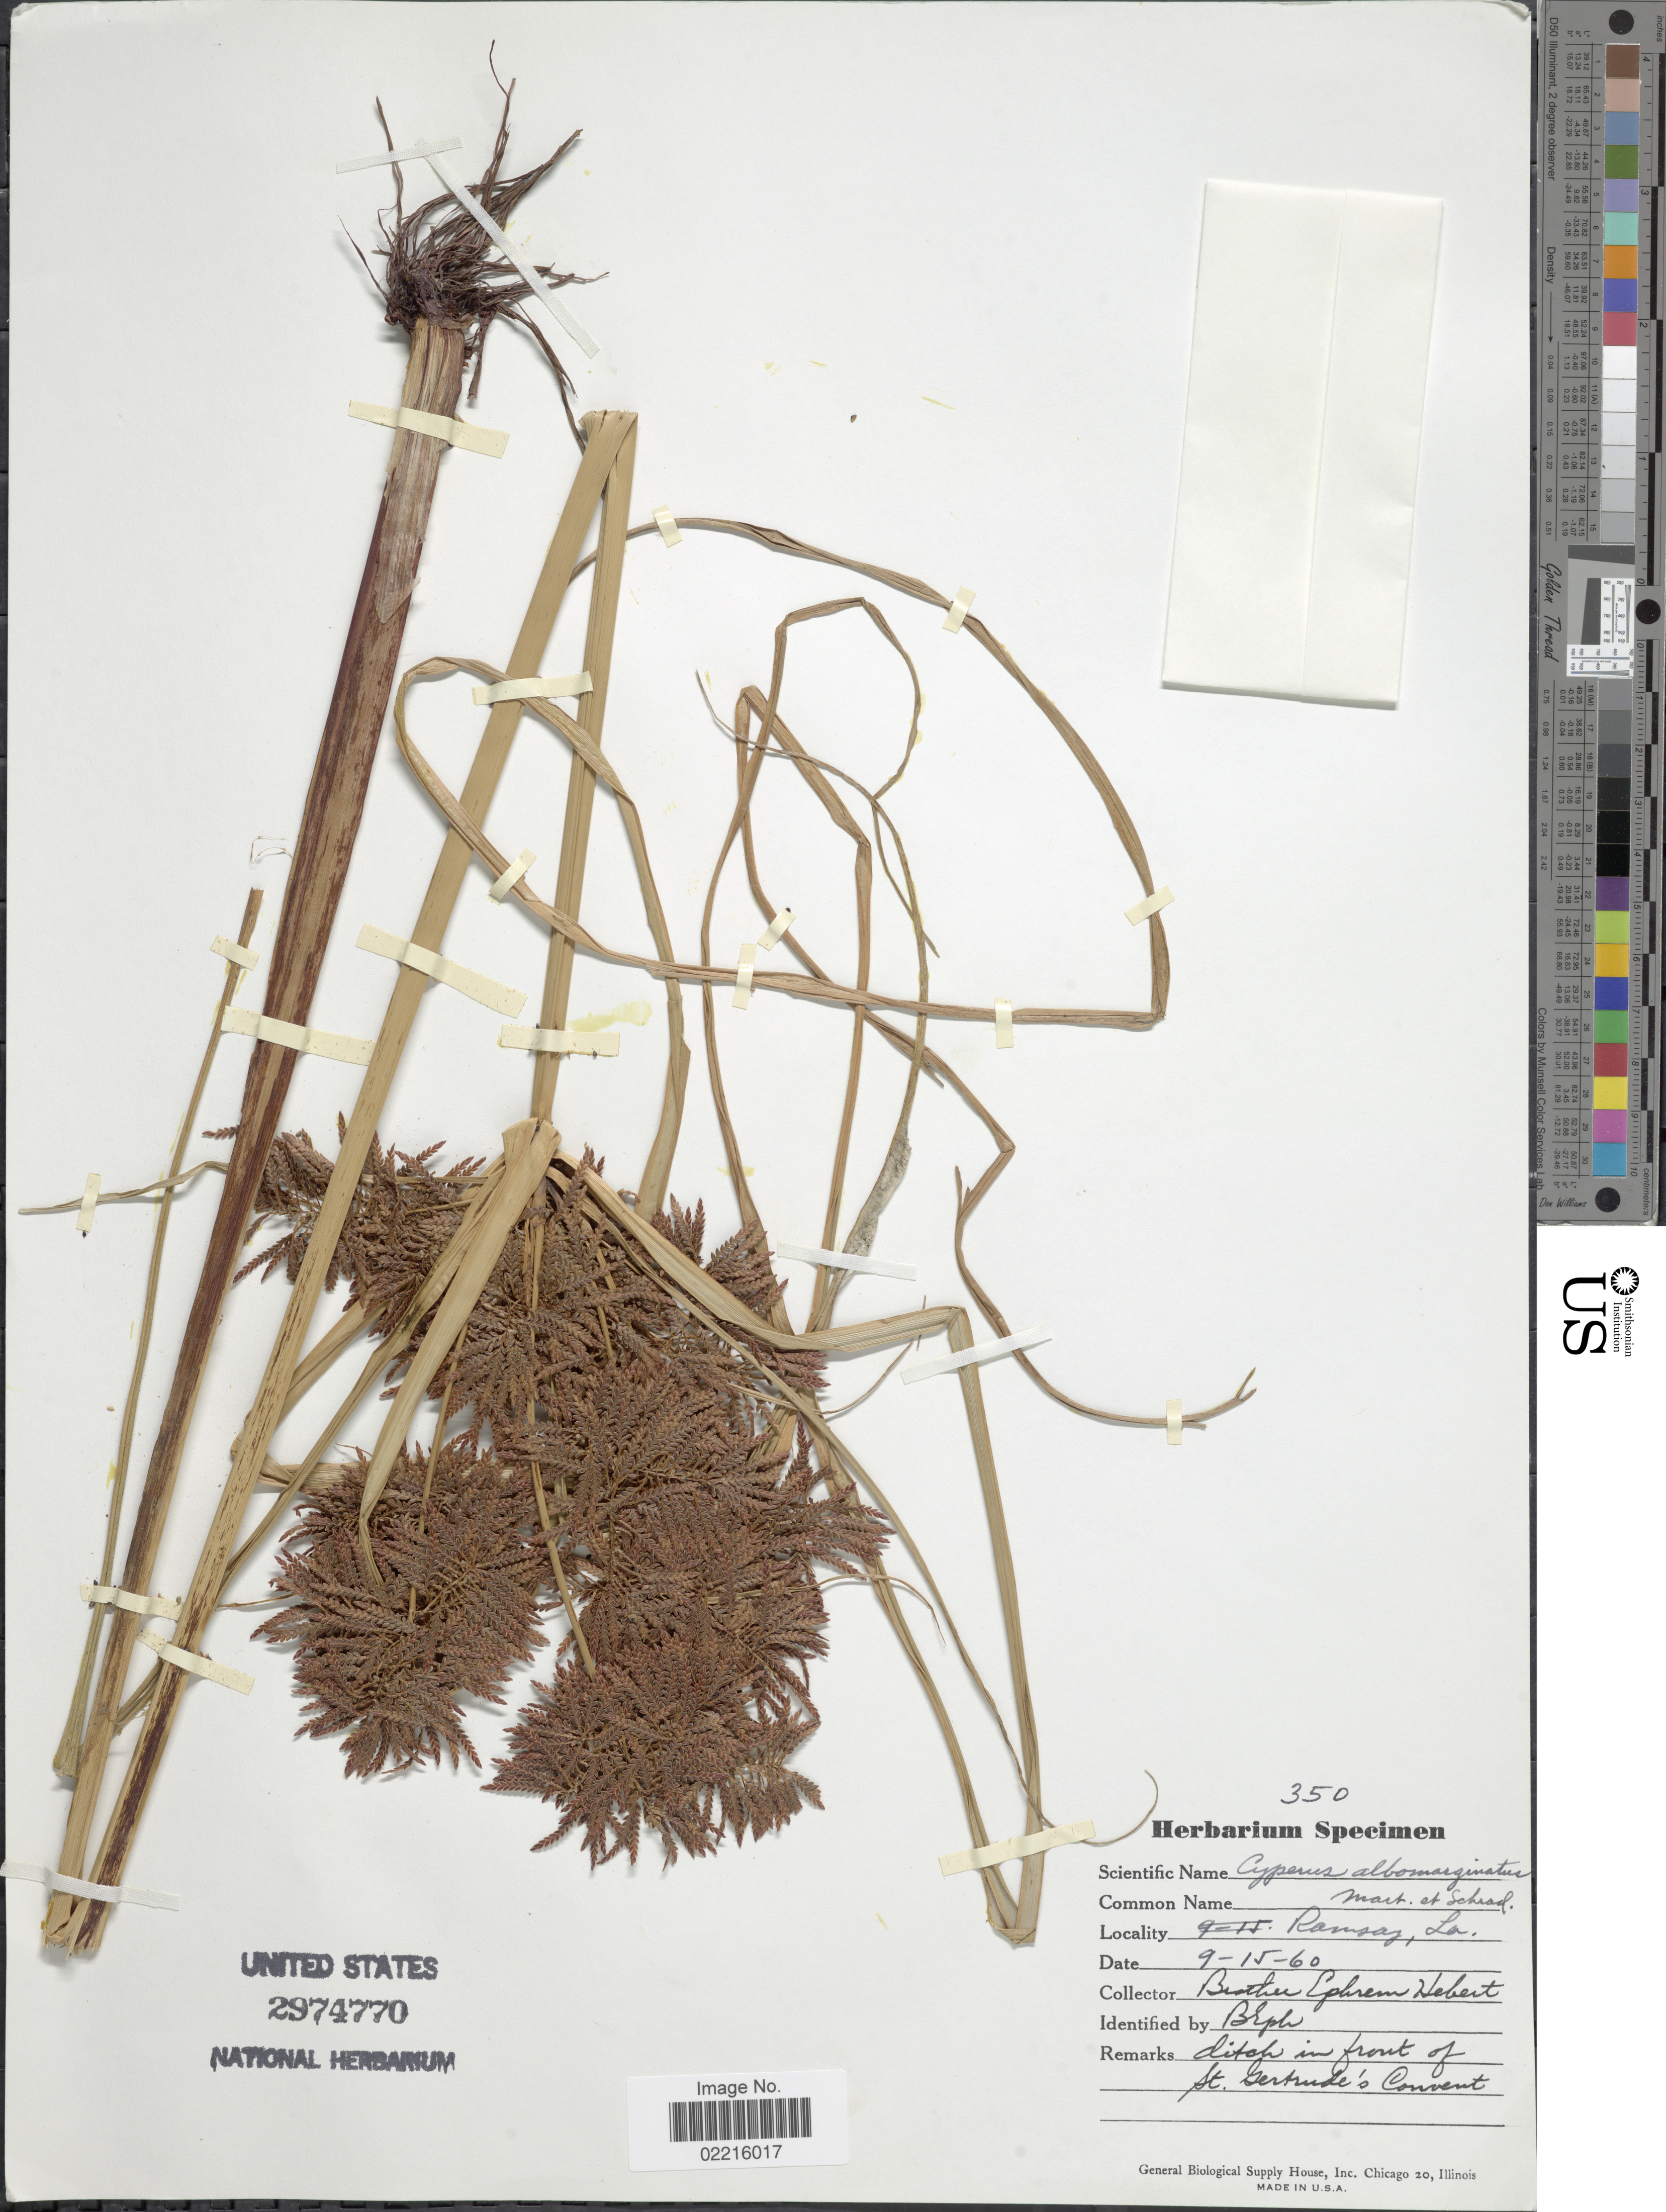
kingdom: Plantae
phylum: Tracheophyta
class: Liliopsida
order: Poales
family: Cyperaceae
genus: Cyperus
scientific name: Cyperus flavicomus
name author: Michx.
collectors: E. Hebert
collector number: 350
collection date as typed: Transcribed d/m/y: 15/9/60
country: United States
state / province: Louisiana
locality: Ramsay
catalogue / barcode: US 2974770